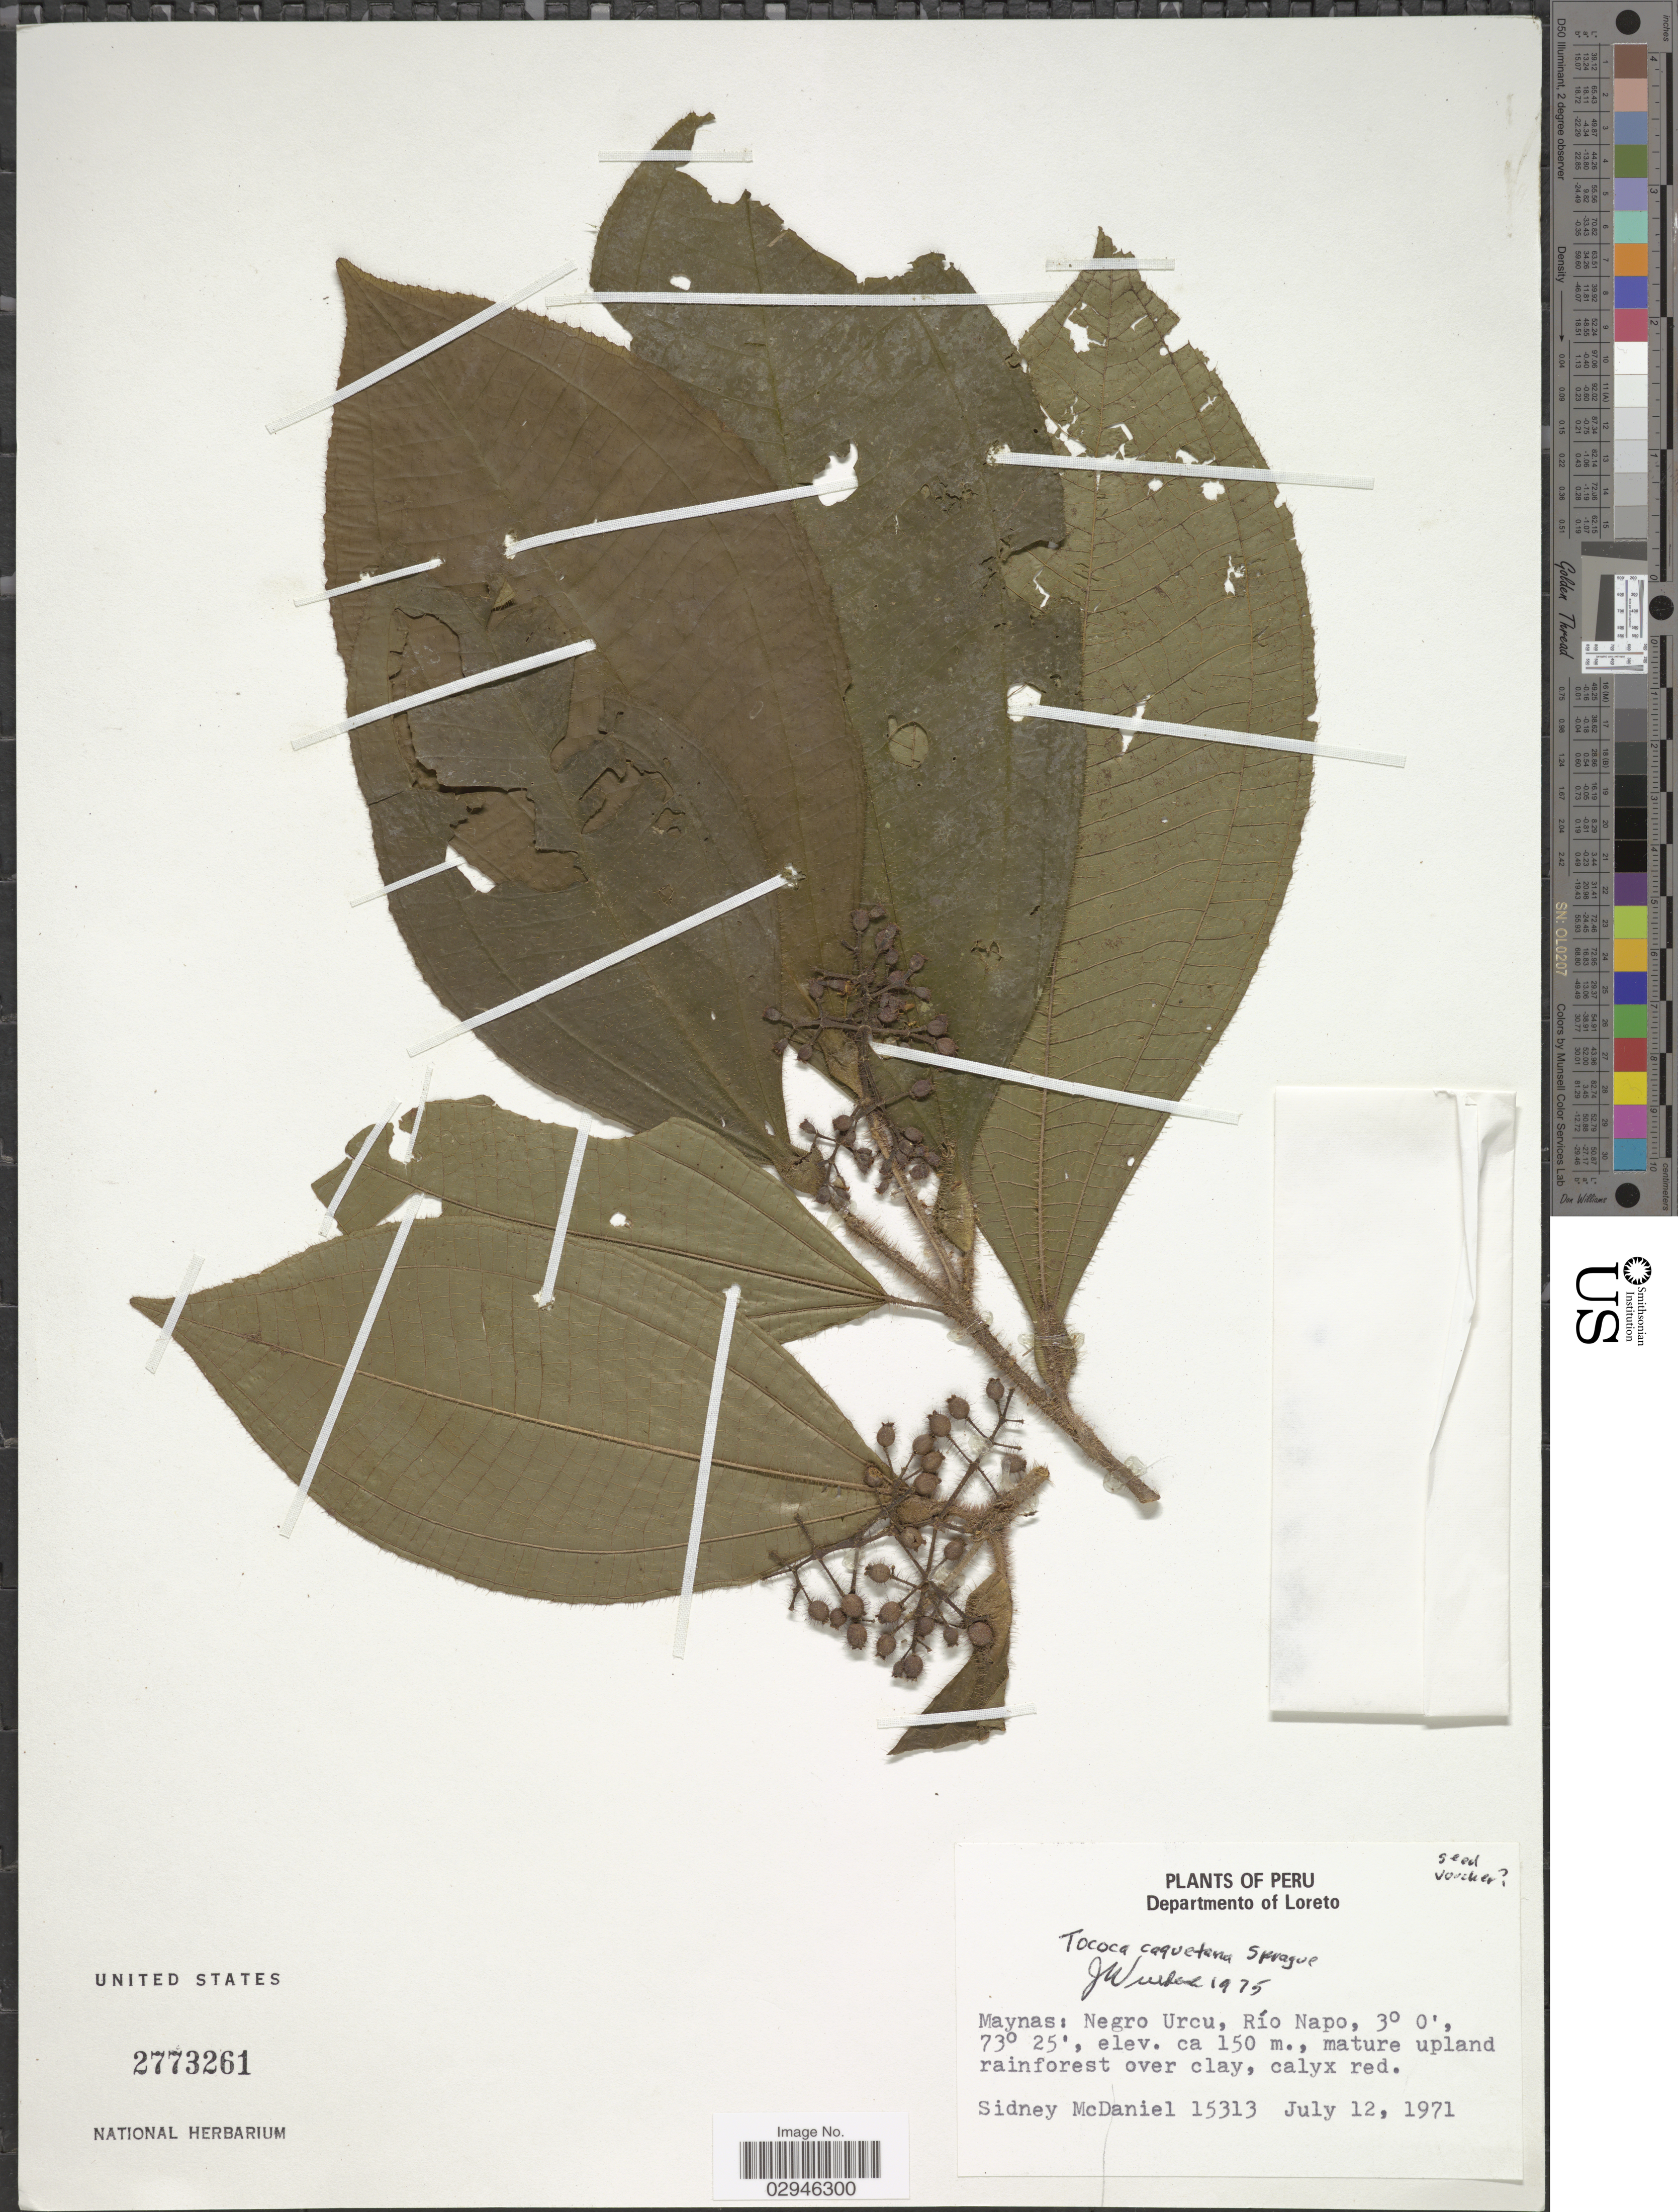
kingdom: Plantae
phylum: Tracheophyta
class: Magnoliopsida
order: Myrtales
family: Melastomataceae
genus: Tococa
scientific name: Tococa caquetana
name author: Sprague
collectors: S. McDaniel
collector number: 15313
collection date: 1971-07-12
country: Peru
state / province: Loreto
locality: Departmento of Loreto, Maynas: Negro Urcu, Río Napo.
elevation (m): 150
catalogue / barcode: US 2773261